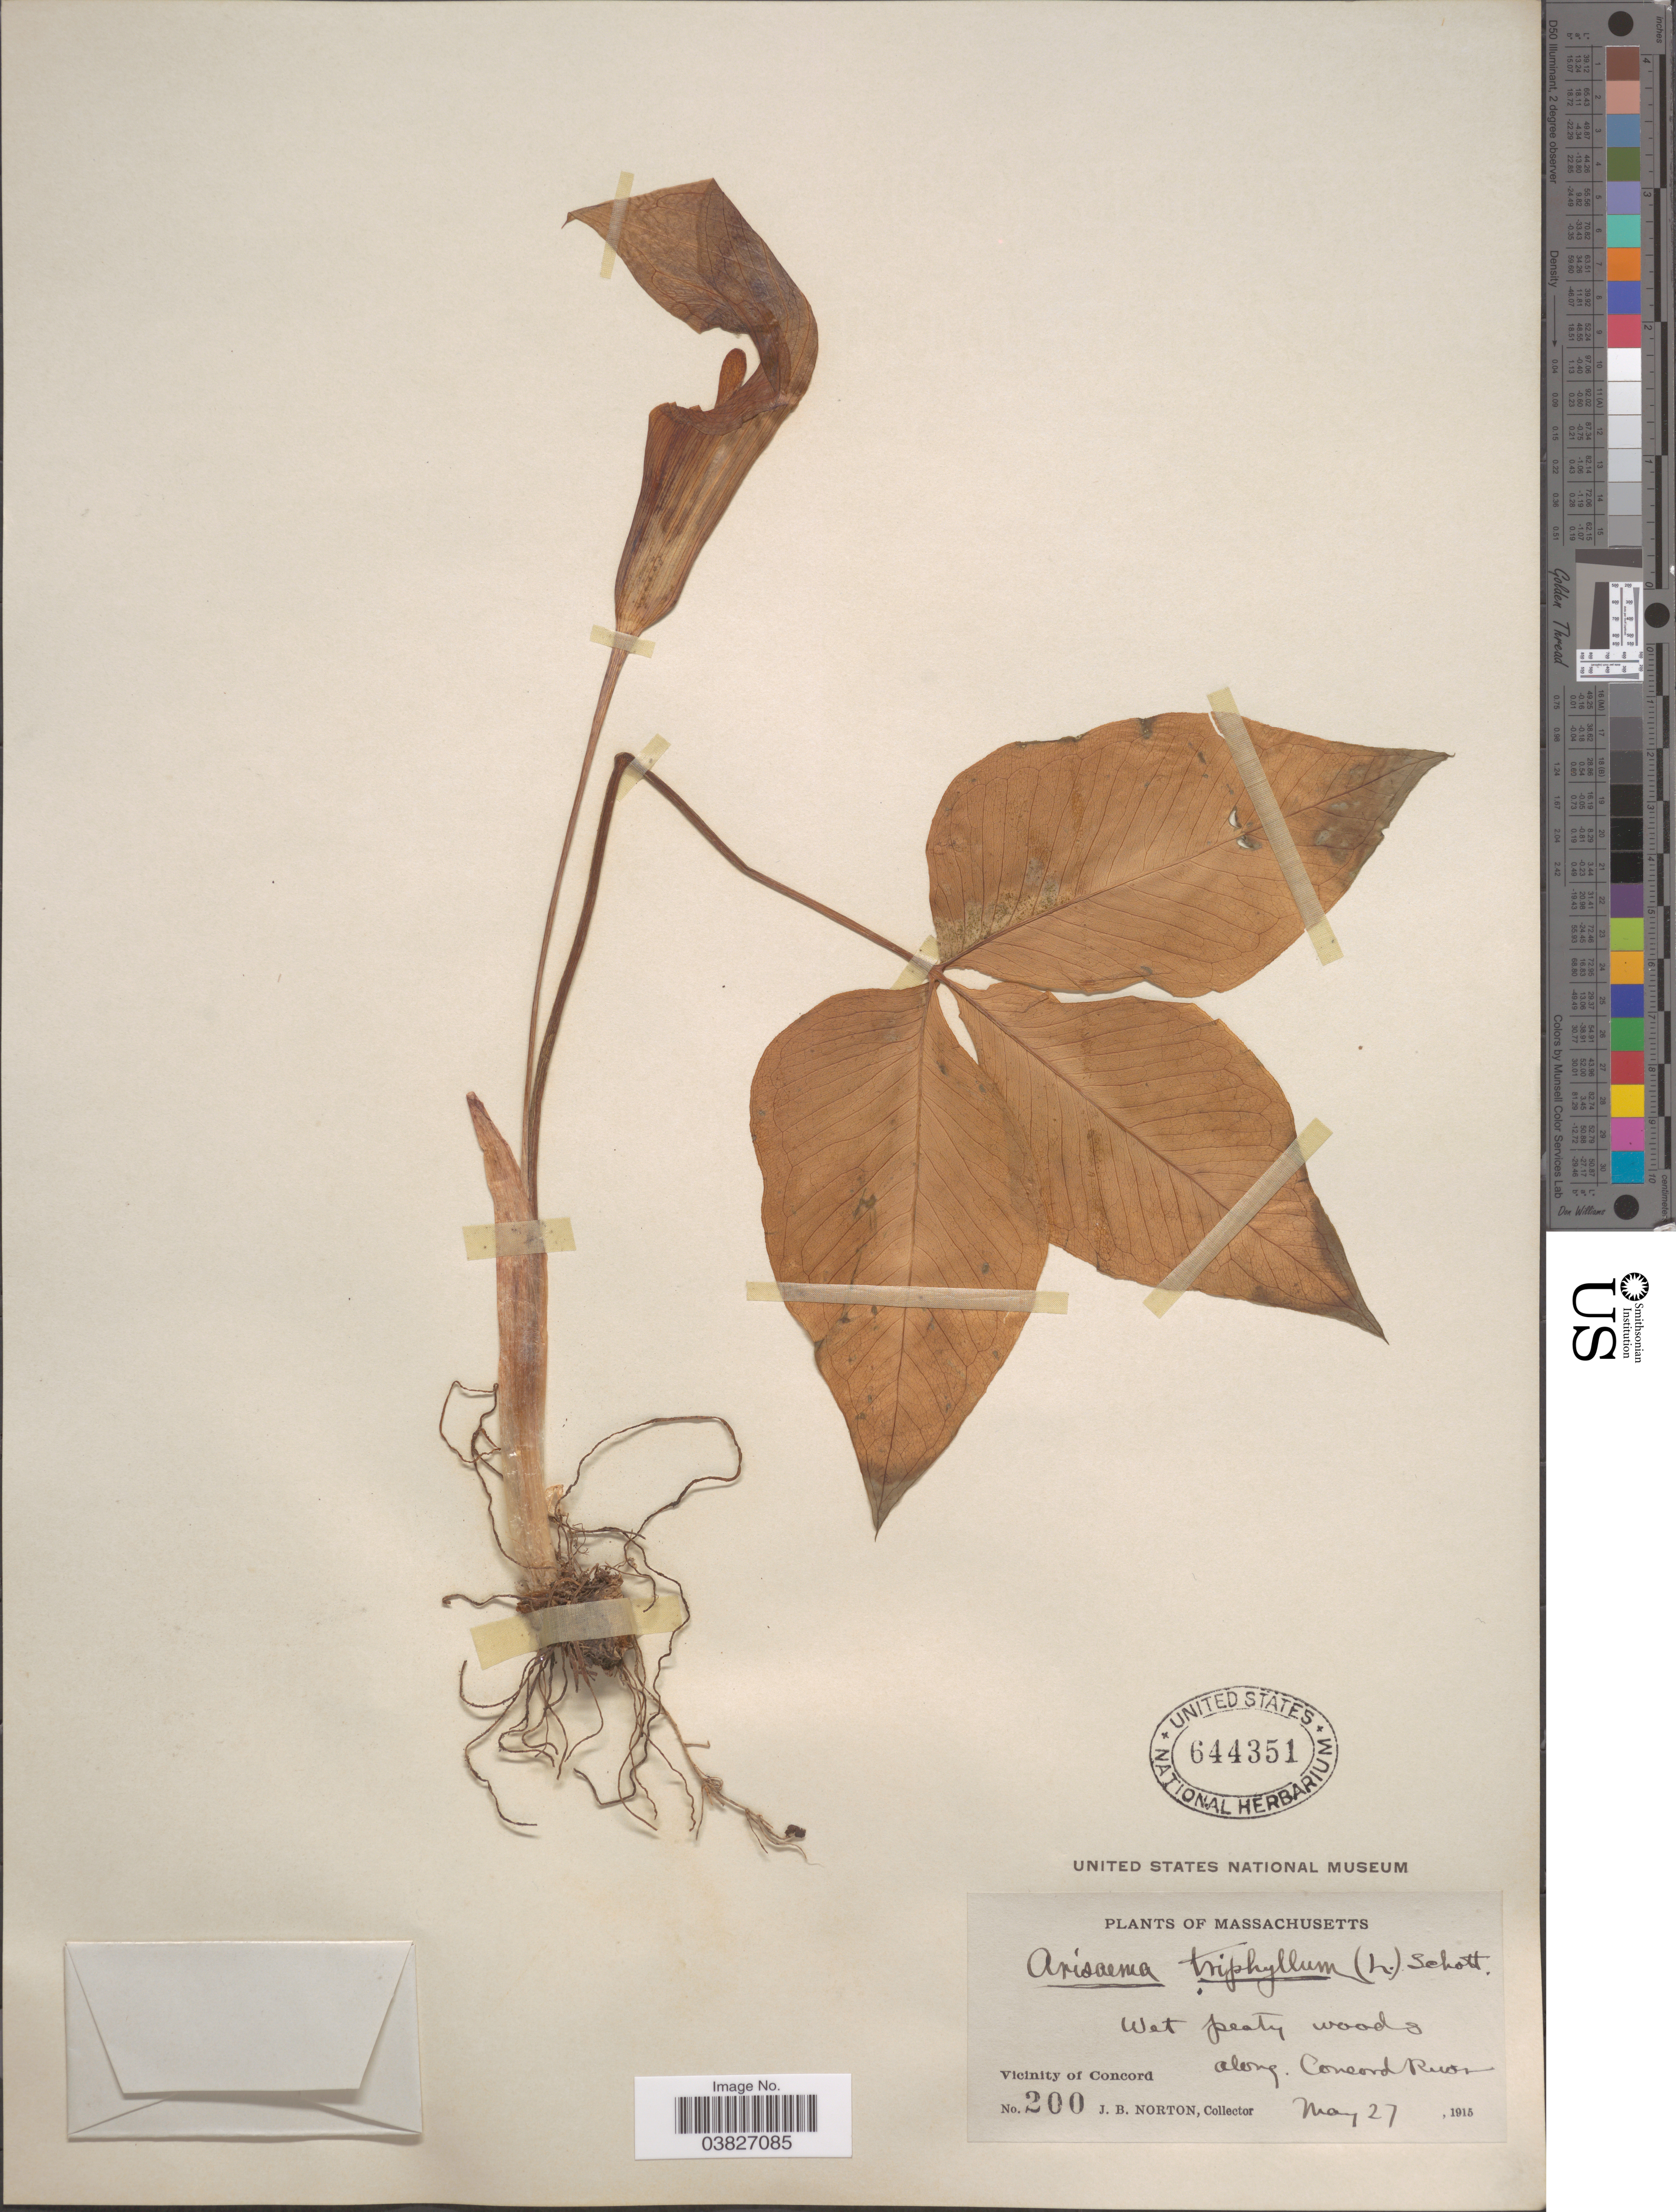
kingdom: Plantae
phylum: Tracheophyta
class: Liliopsida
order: Alismatales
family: Araceae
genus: Arisaema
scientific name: Arisaema triphyllum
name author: (L.) Schott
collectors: J. B. Norton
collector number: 200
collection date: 1915-05-27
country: United States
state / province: Massachusetts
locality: Woods along Concord River. Vicinity of Concord.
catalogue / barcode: US 644351